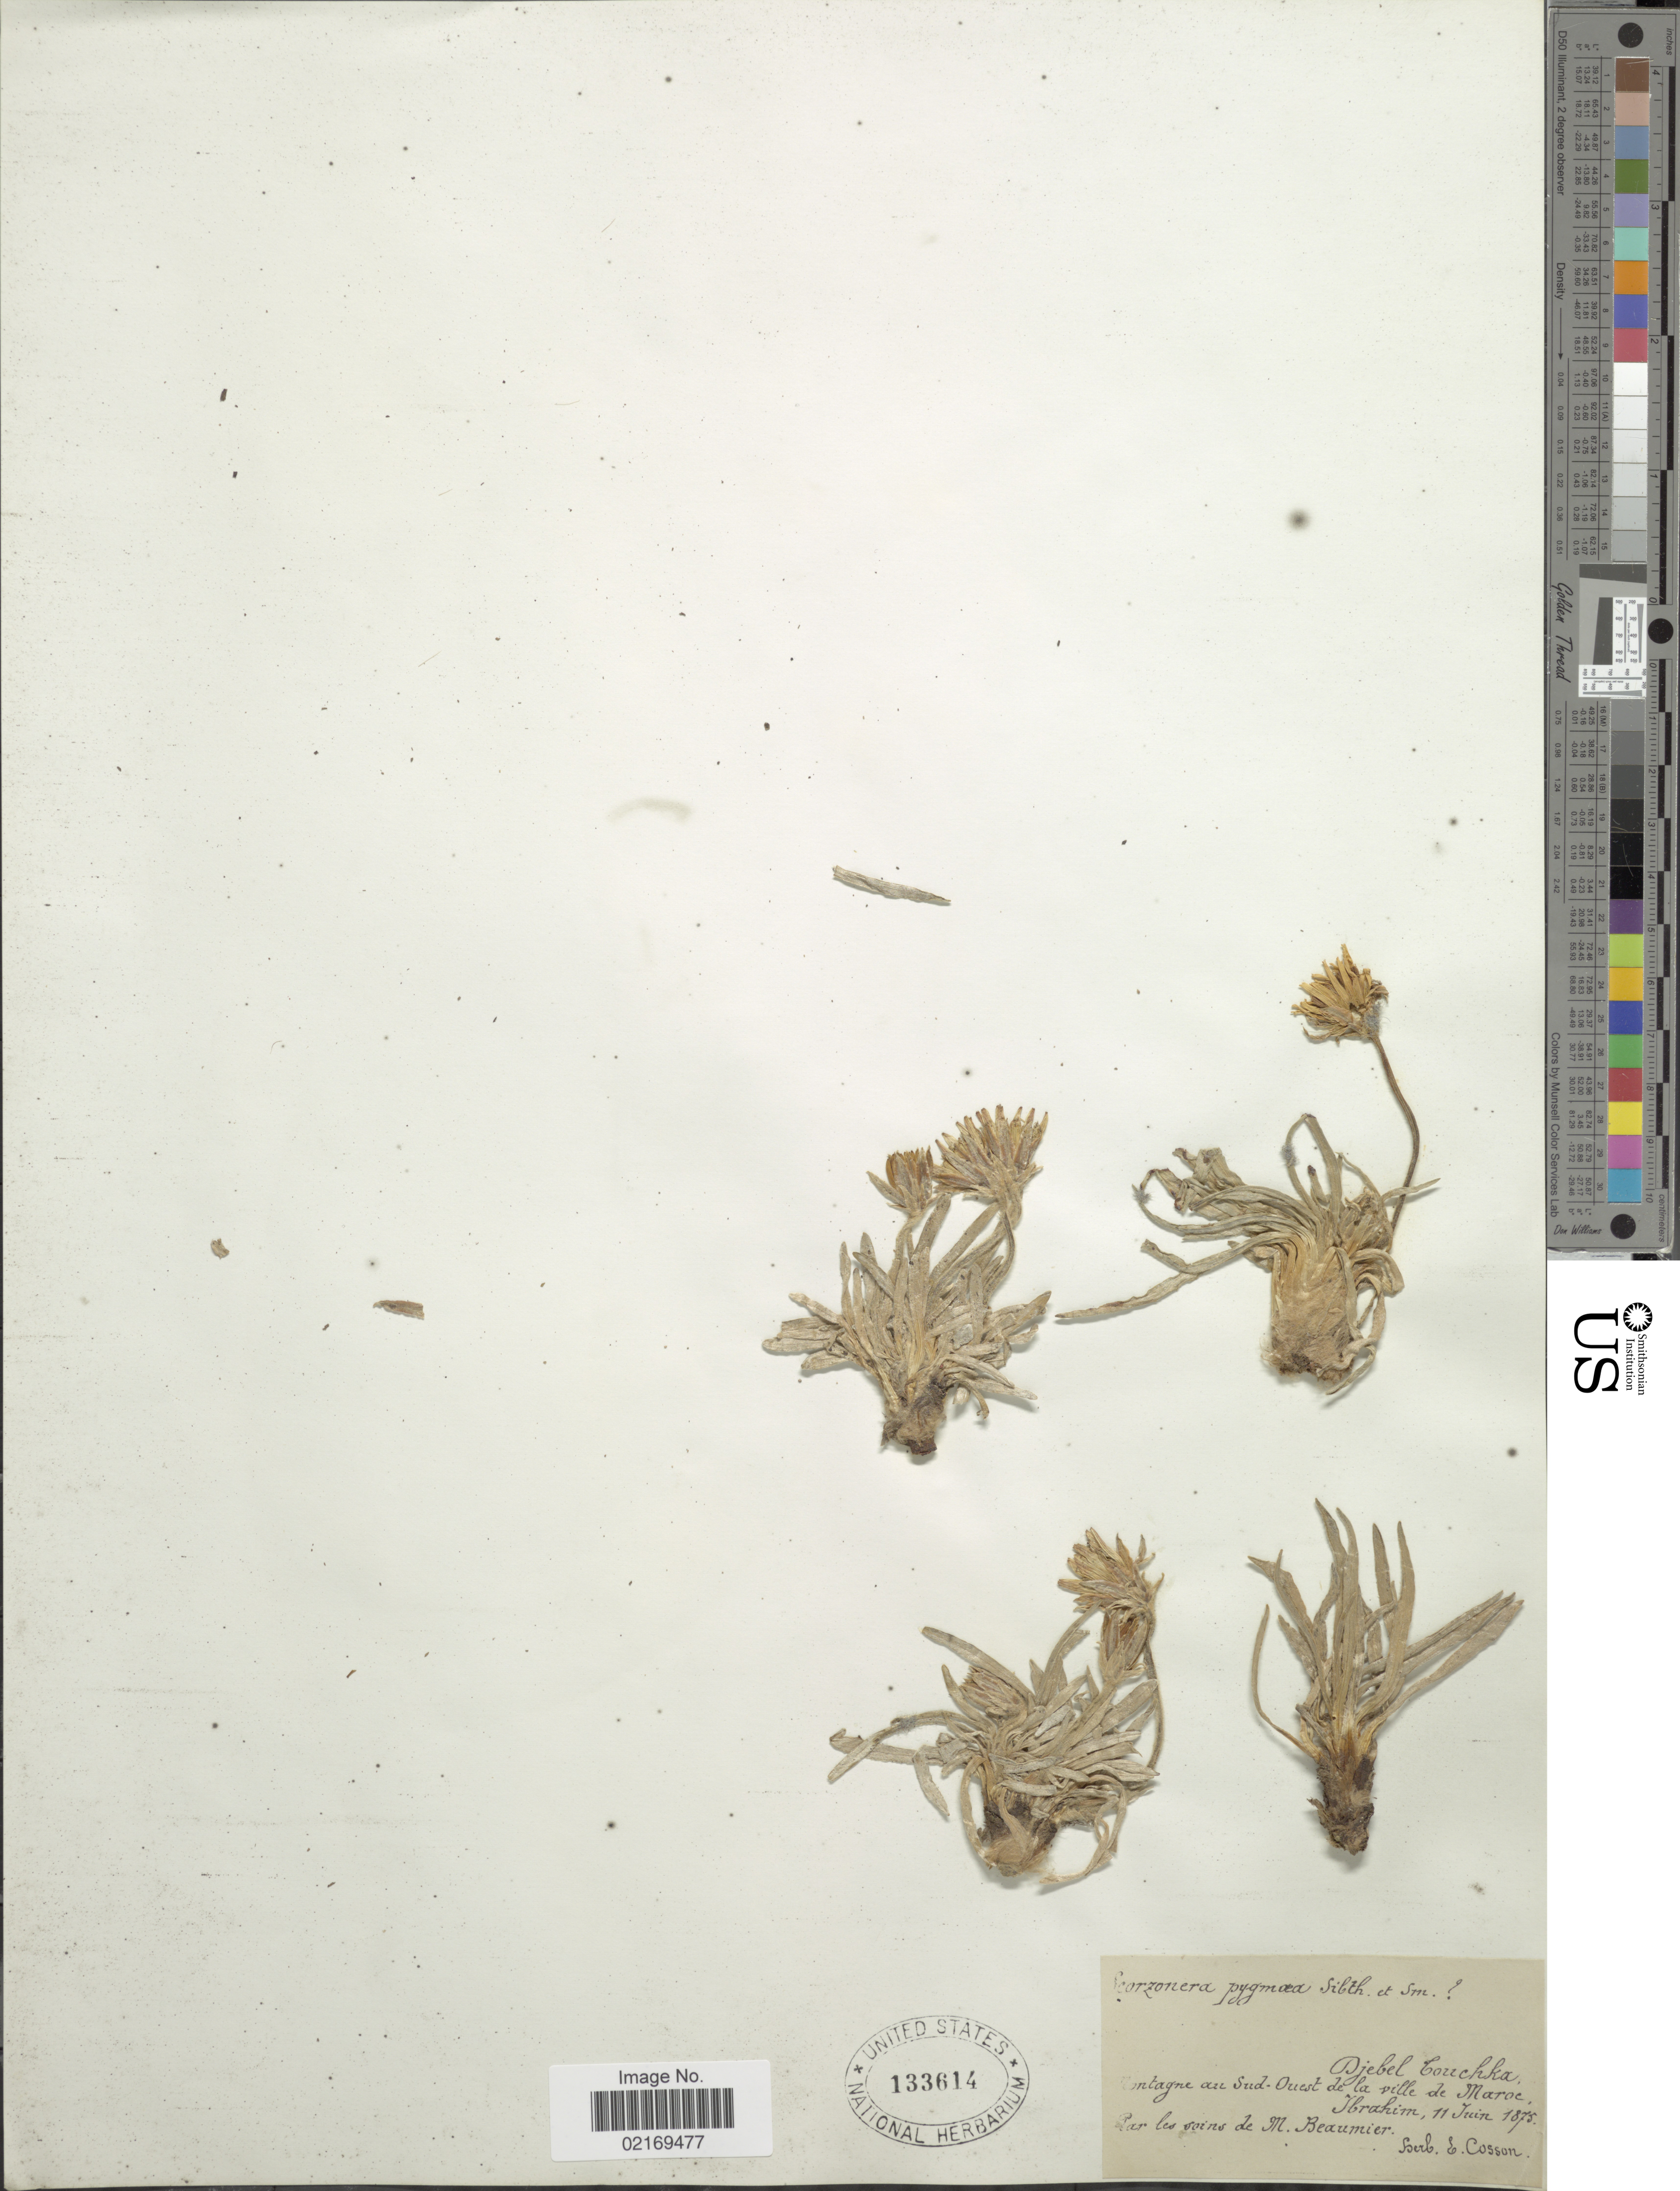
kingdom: Plantae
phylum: Tracheophyta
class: Magnoliopsida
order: Asterales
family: Asteraceae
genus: Scorzonera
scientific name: Scorzonera pygmaea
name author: Sm.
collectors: -. Ibrahim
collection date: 1875-06-11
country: Morocco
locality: Djebel Couchka, contagne an Sud-Ouest de la ville de Moroc.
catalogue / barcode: US 133614